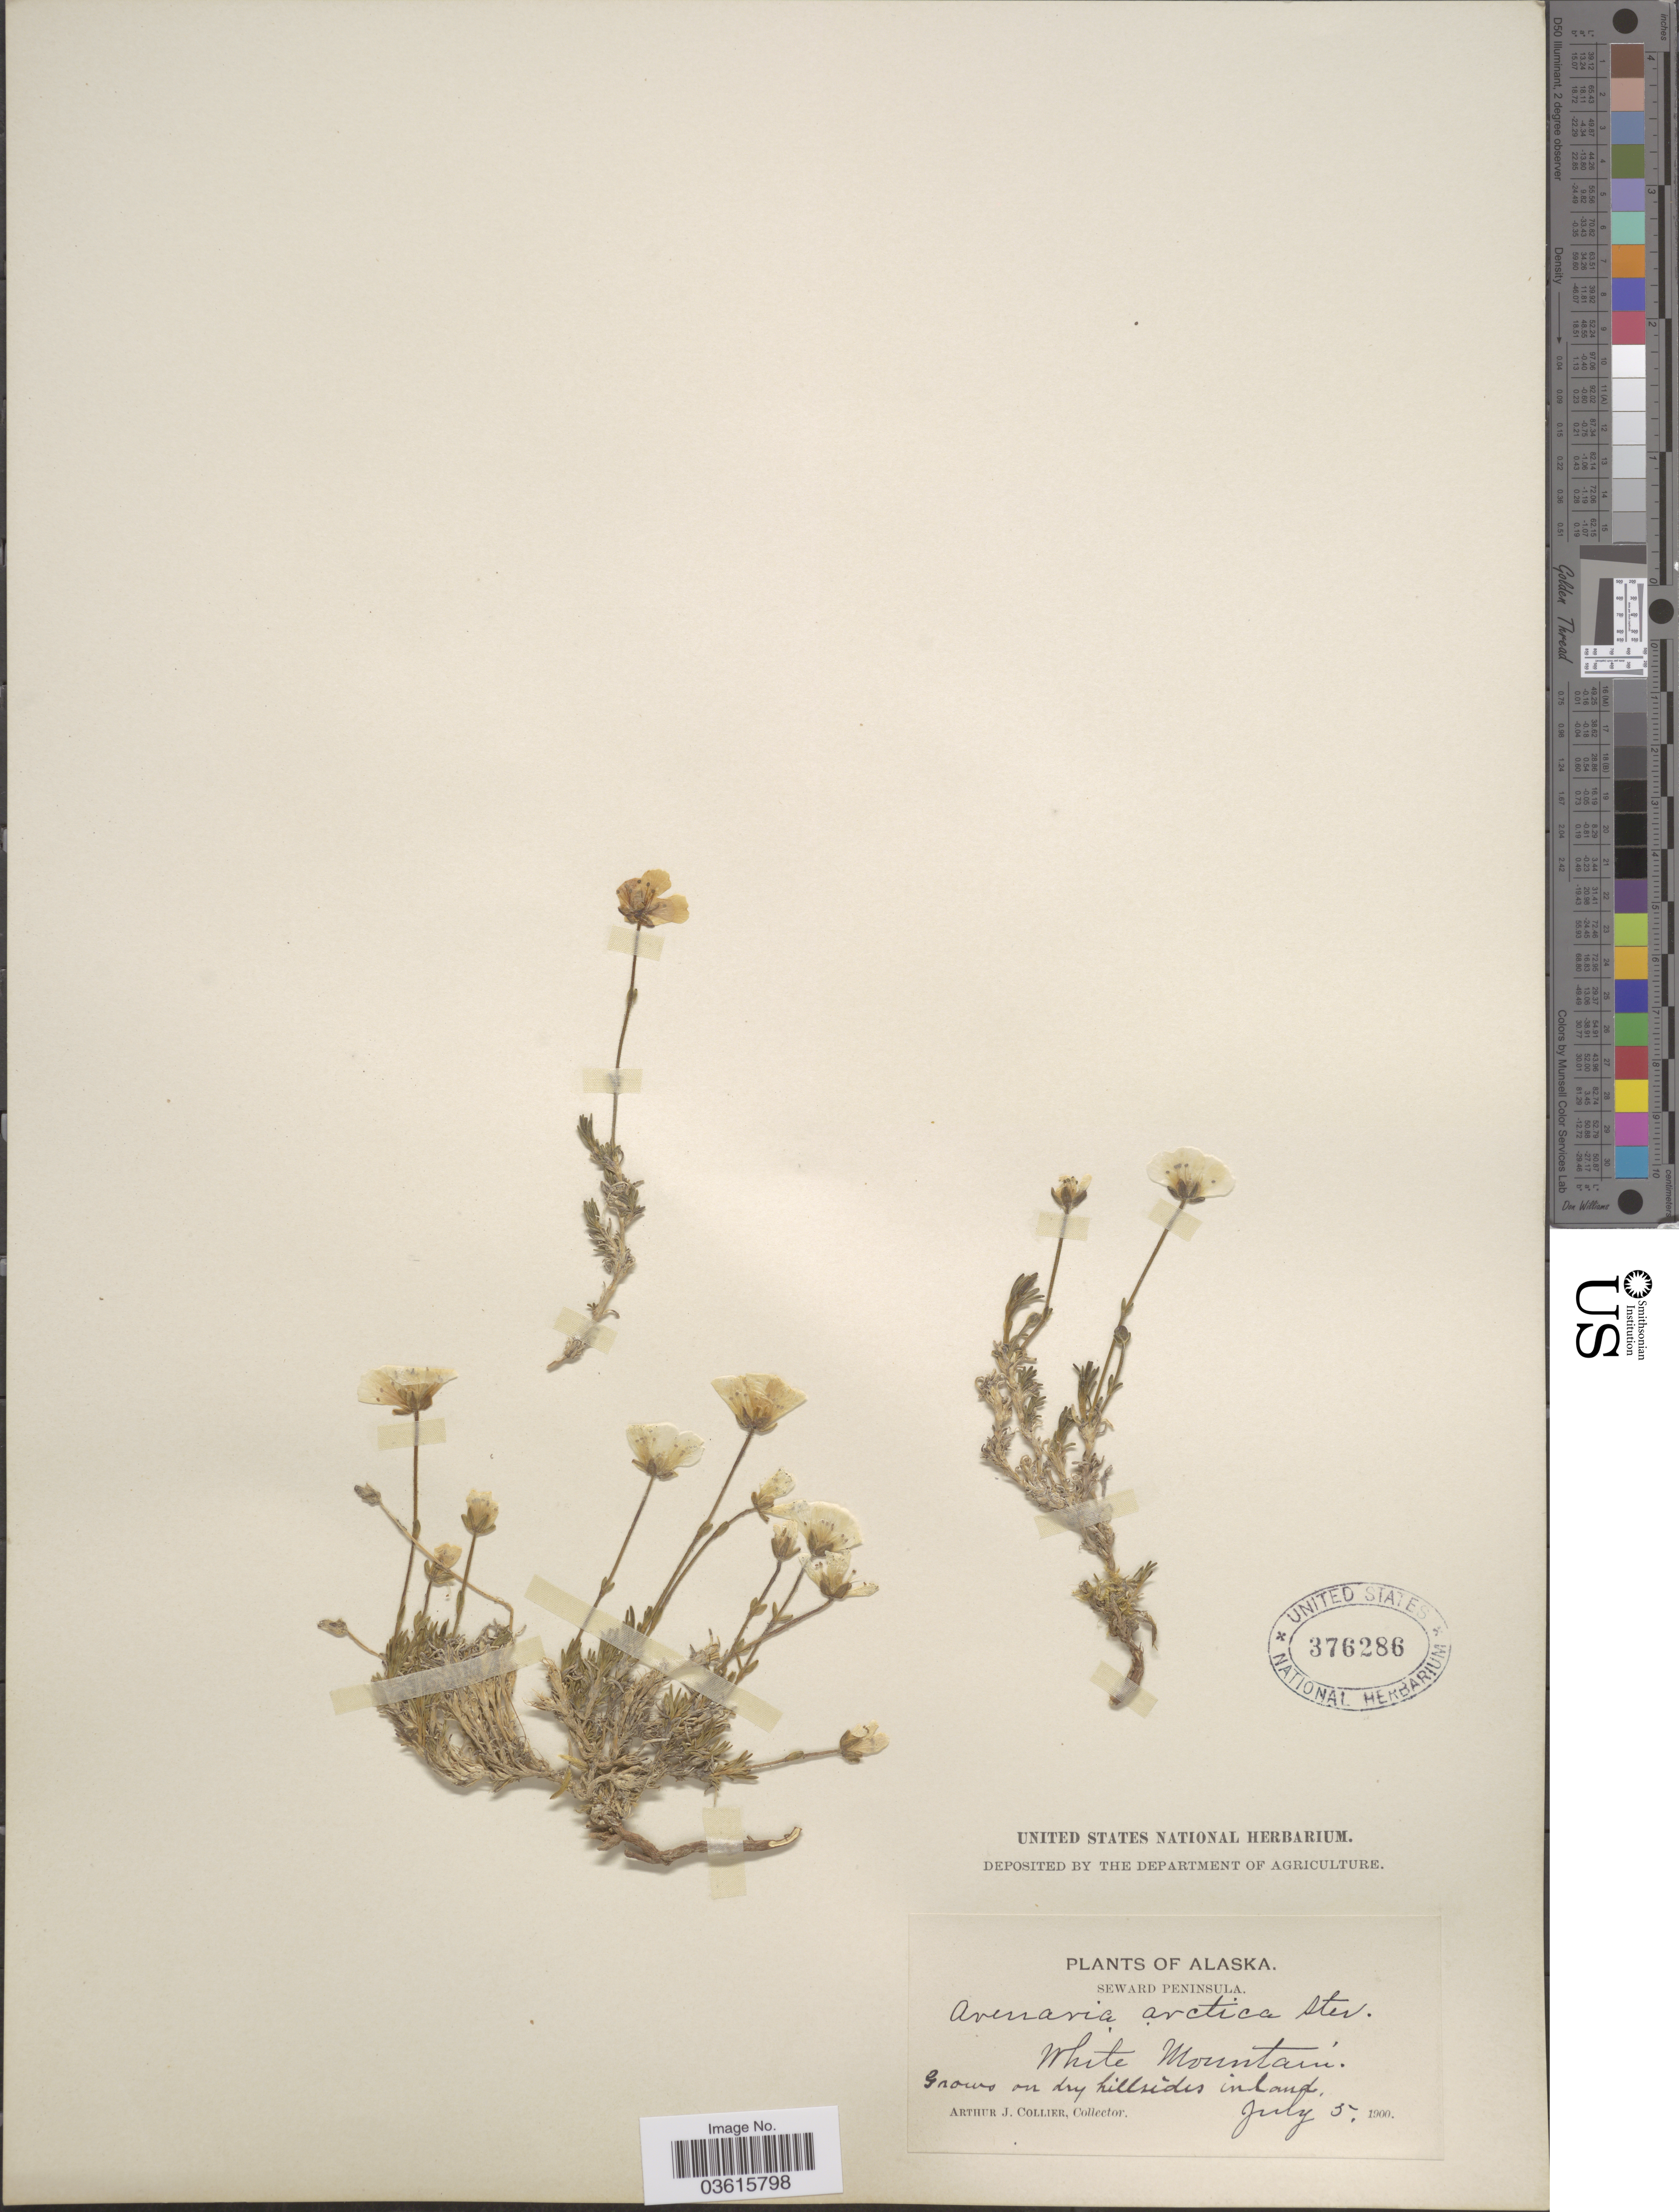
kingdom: Plantae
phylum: Tracheophyta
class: Magnoliopsida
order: Caryophyllales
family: Caryophyllaceae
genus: Cherleria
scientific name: Cherleria arctica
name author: (Steven ex Ser.) A.J. Moore & Dillenb.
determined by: Strong, M. T., (US), Smithsonian Institution - National Museum of Natural History (UNITED STATES)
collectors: A. Collier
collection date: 1900-07-05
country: United States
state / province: Alaska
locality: Seward Peninsula. White Mountain.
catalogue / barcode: US 376286